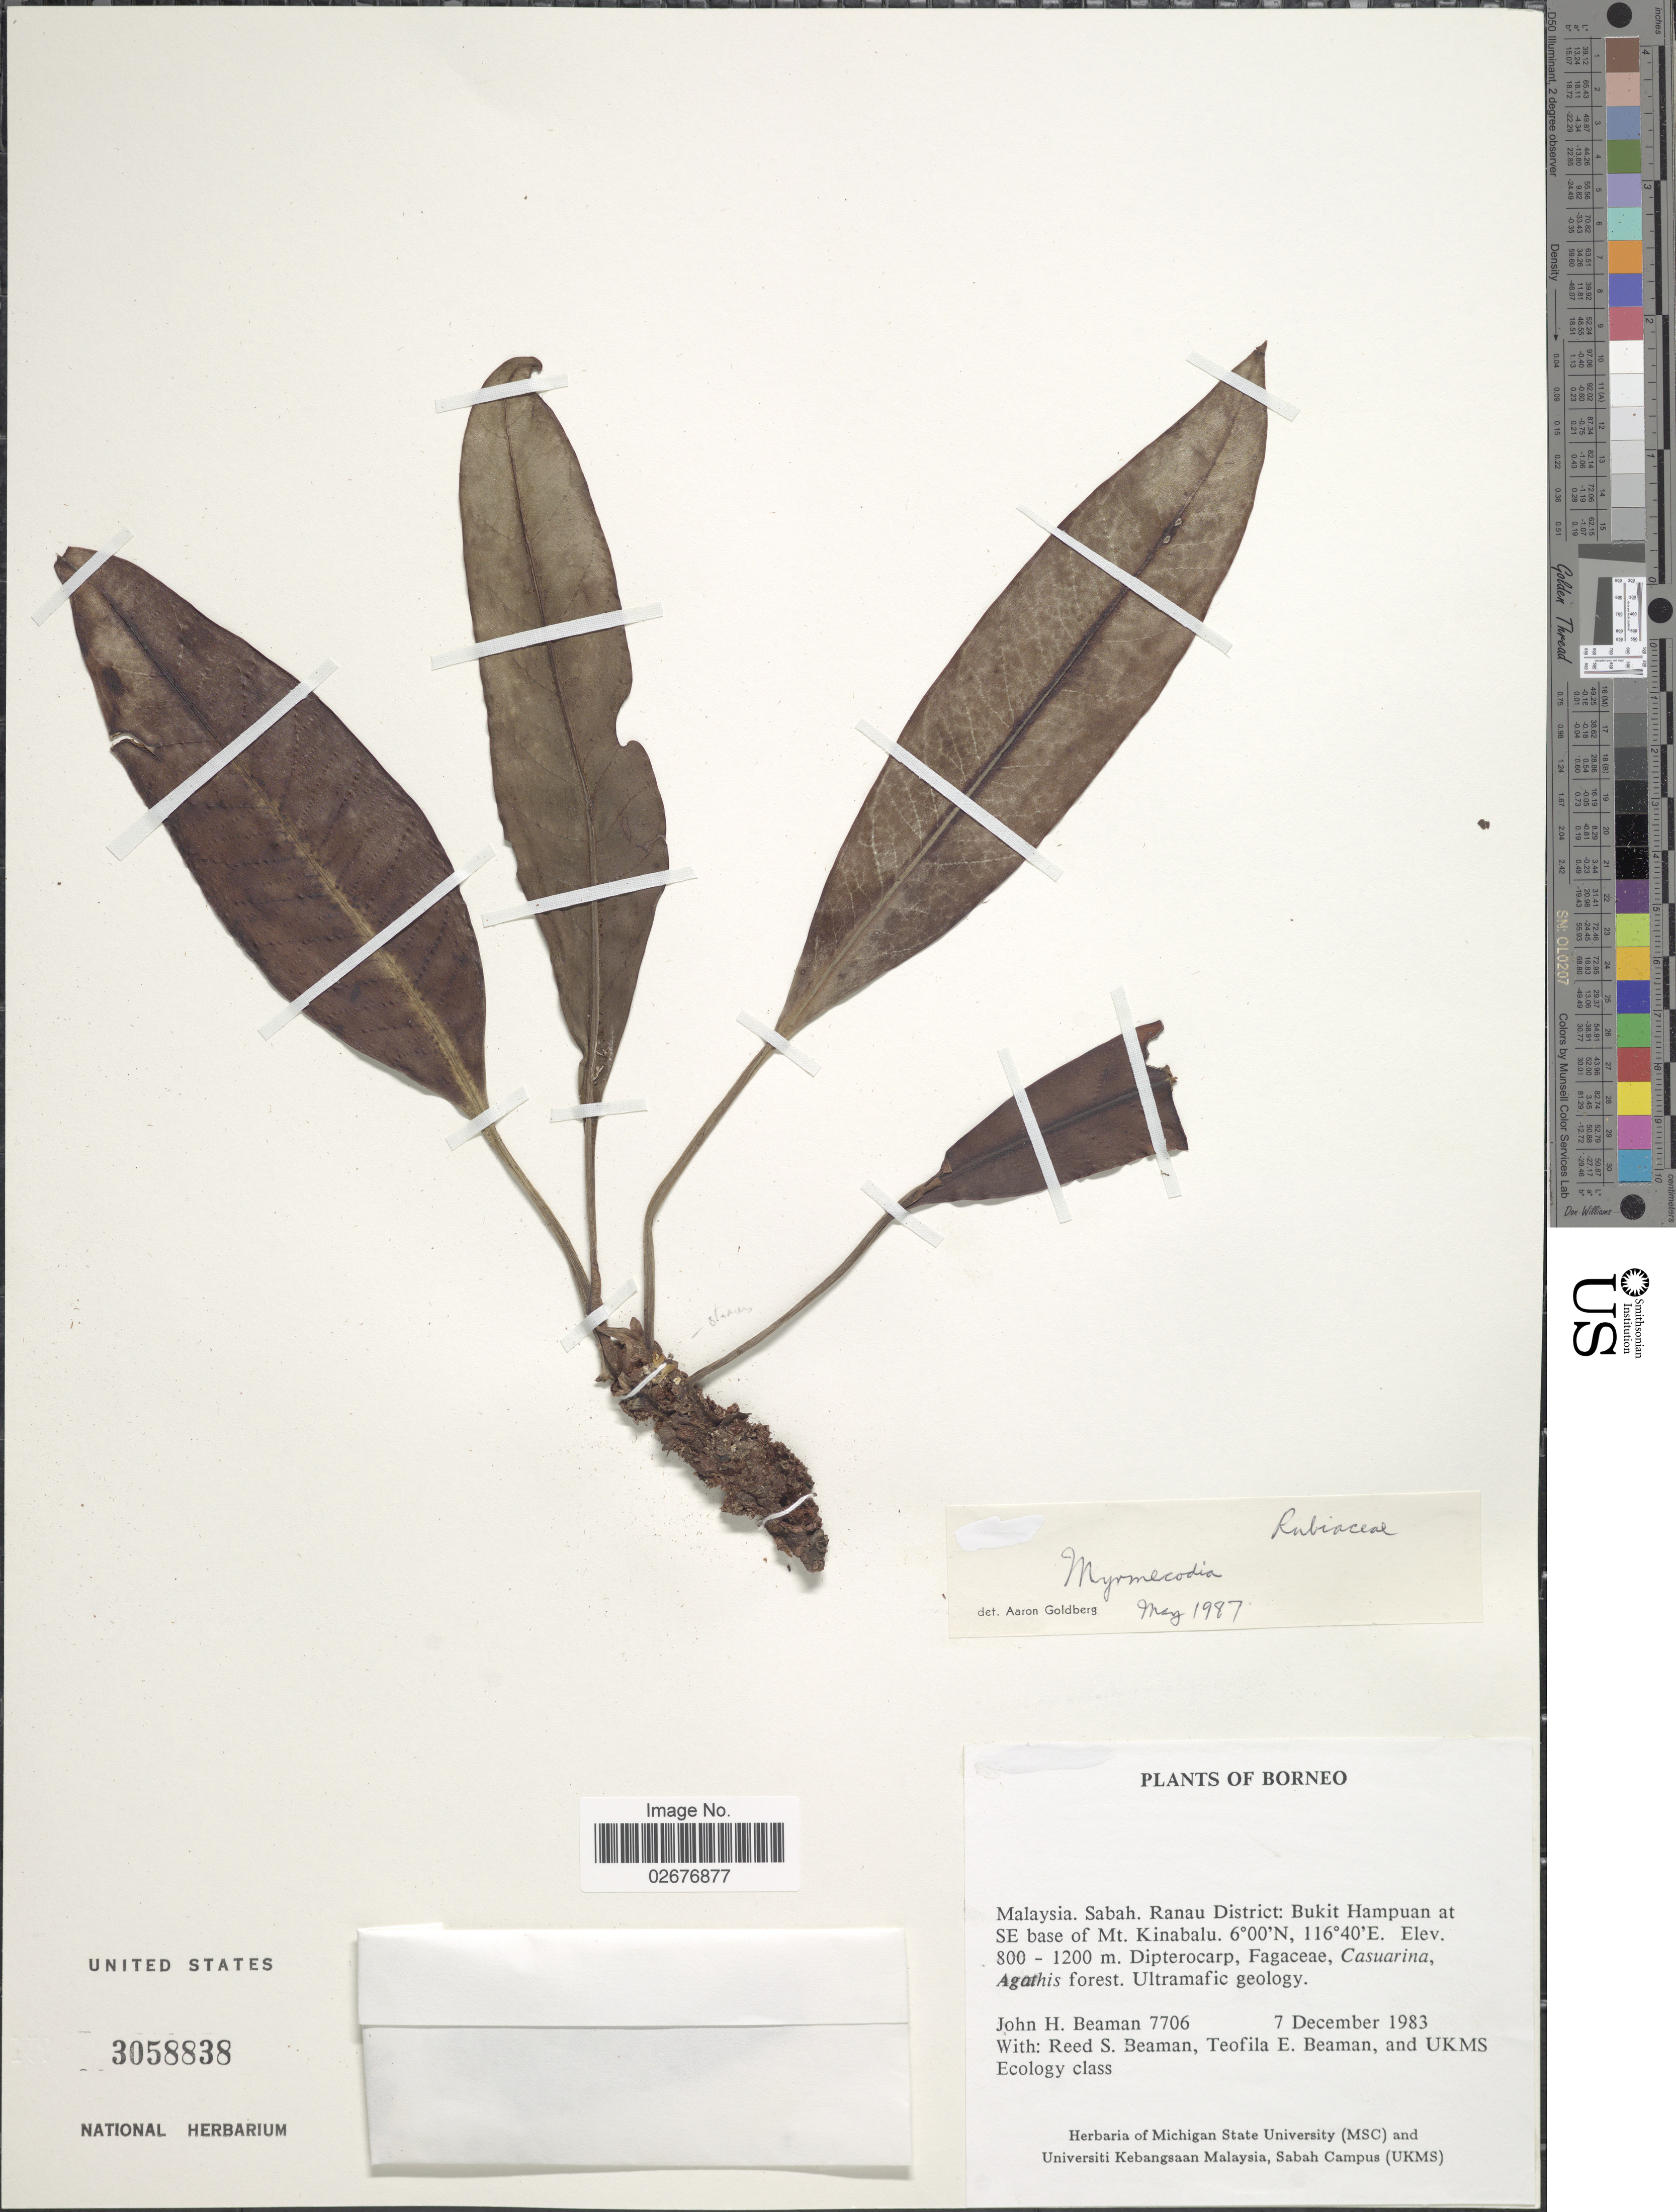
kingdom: Plantae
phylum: Tracheophyta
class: Magnoliopsida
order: Gentianales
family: Rubiaceae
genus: Myrmecodia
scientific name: Myrmecodia sp.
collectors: J. H. Beaman, R. S. Beaman, T. E. Beaman & UKMS Ecology Class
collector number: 7706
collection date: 1983-12-07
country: Malaysia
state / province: Sabah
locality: Borneo, Ranau District: Bukit Hampuan at SE base of Mt. Kinabula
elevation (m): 800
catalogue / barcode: US 3058838